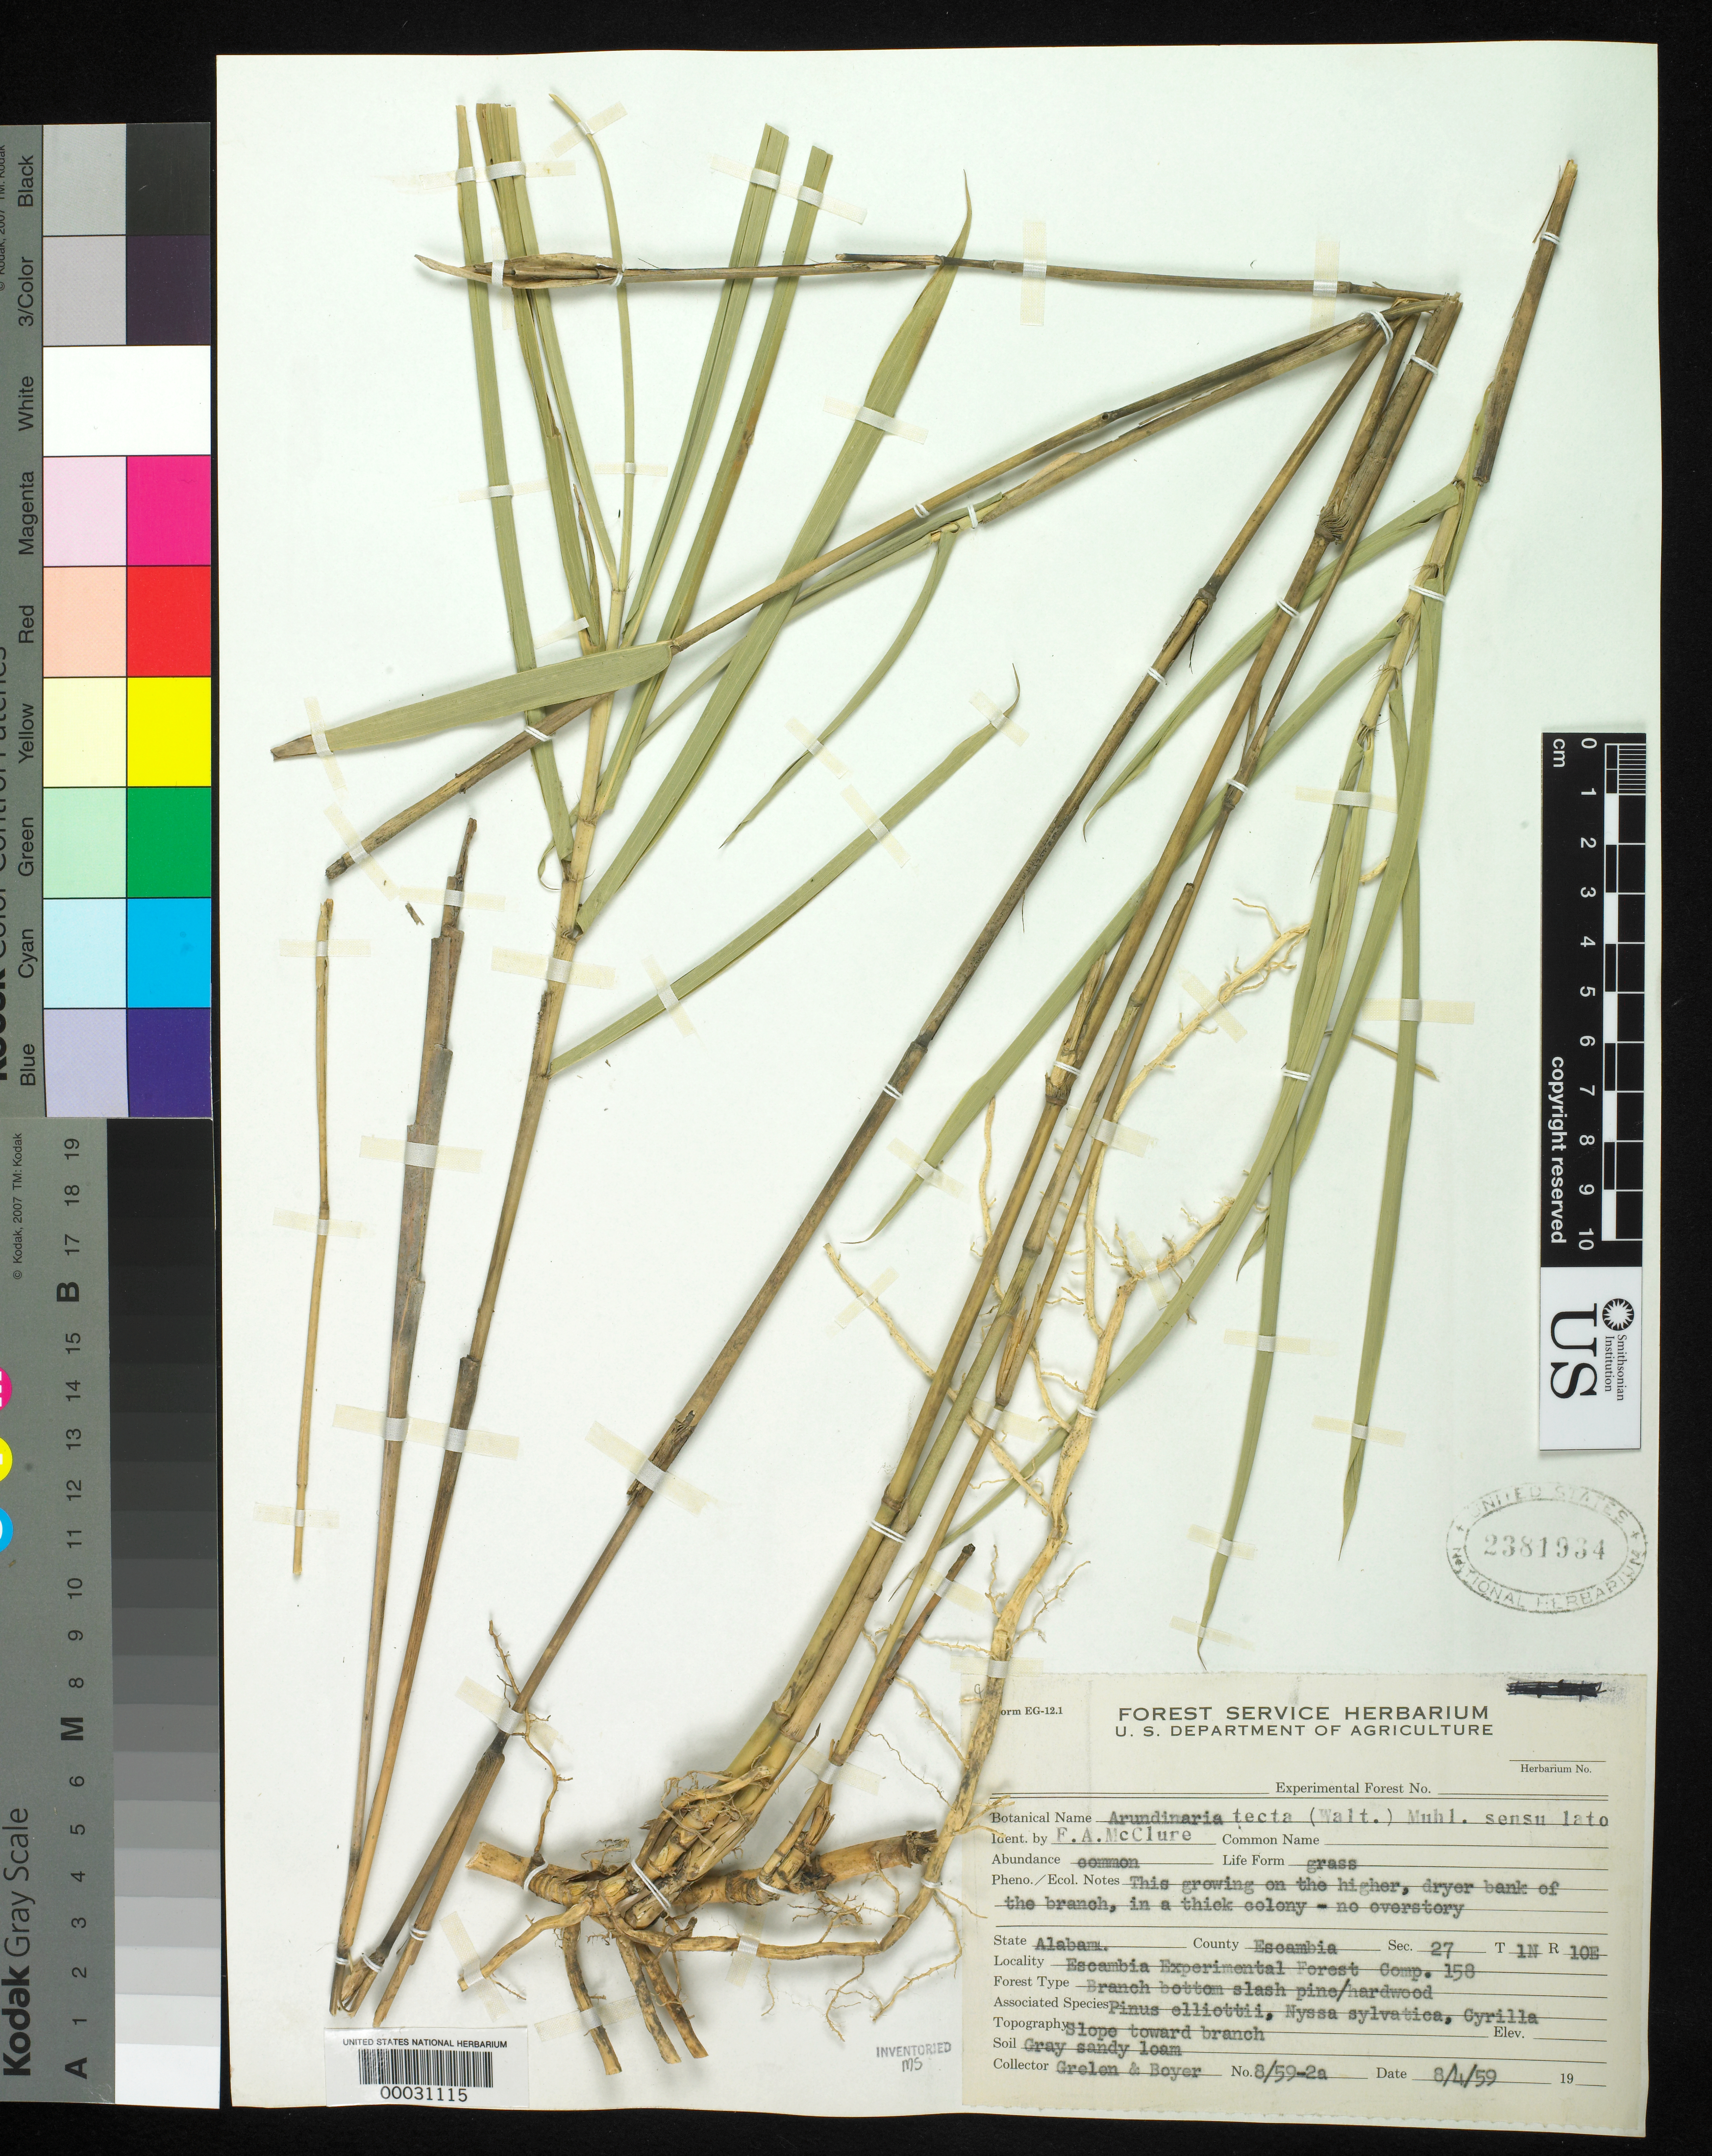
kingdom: Plantae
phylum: Tracheophyta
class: Liliopsida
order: Poales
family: Poaceae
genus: Arundinaria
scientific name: Arundinaria tecta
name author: (Walter) Muhl.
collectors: -. Grelen & -. Boyer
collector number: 8159-2a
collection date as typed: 04 Aug 1959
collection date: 1959-08-04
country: United States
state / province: Alabama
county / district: Escambia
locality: Escambia experimental forest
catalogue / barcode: US 2381934